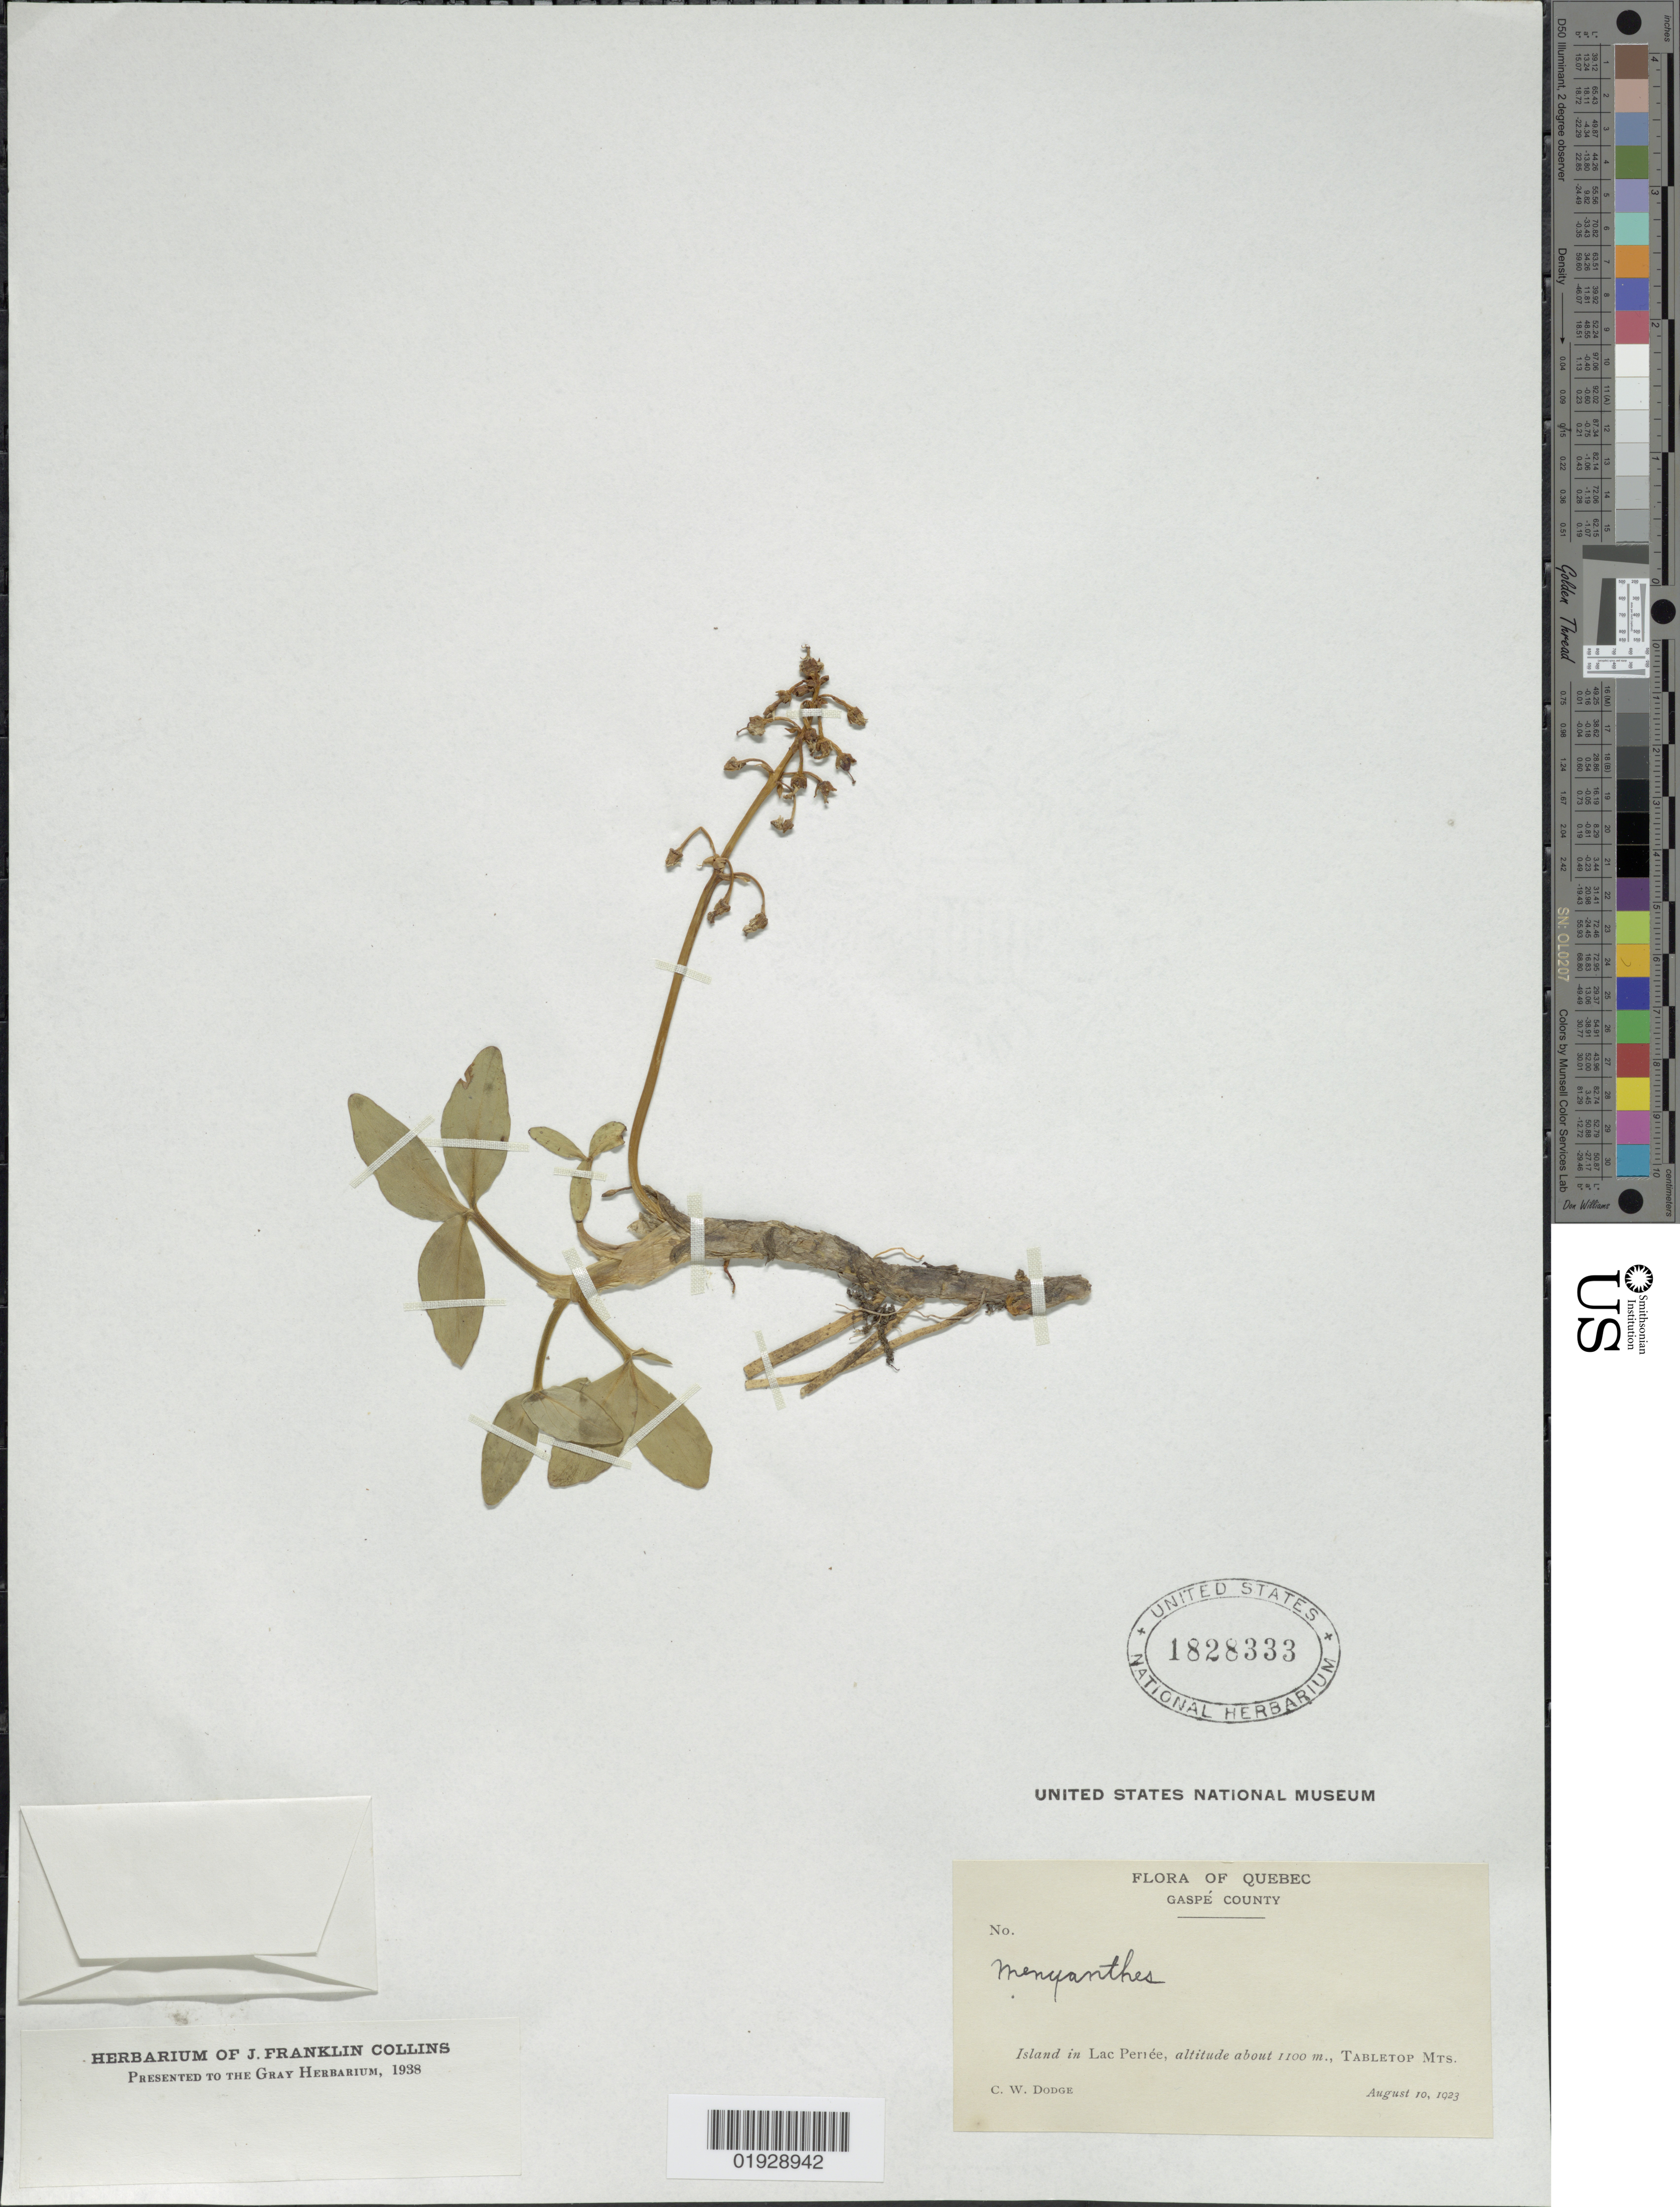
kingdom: Plantae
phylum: Tracheophyta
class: Magnoliopsida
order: Asterales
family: Menyanthaceae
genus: Menyanthes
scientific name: Menyanthes trifoliata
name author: L.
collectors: C. Dodge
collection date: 1923-08-10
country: Canada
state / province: Quebec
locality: Gaspé County, Island in Lac Perrée, Tabletop Mts.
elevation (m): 1100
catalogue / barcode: US 1828333